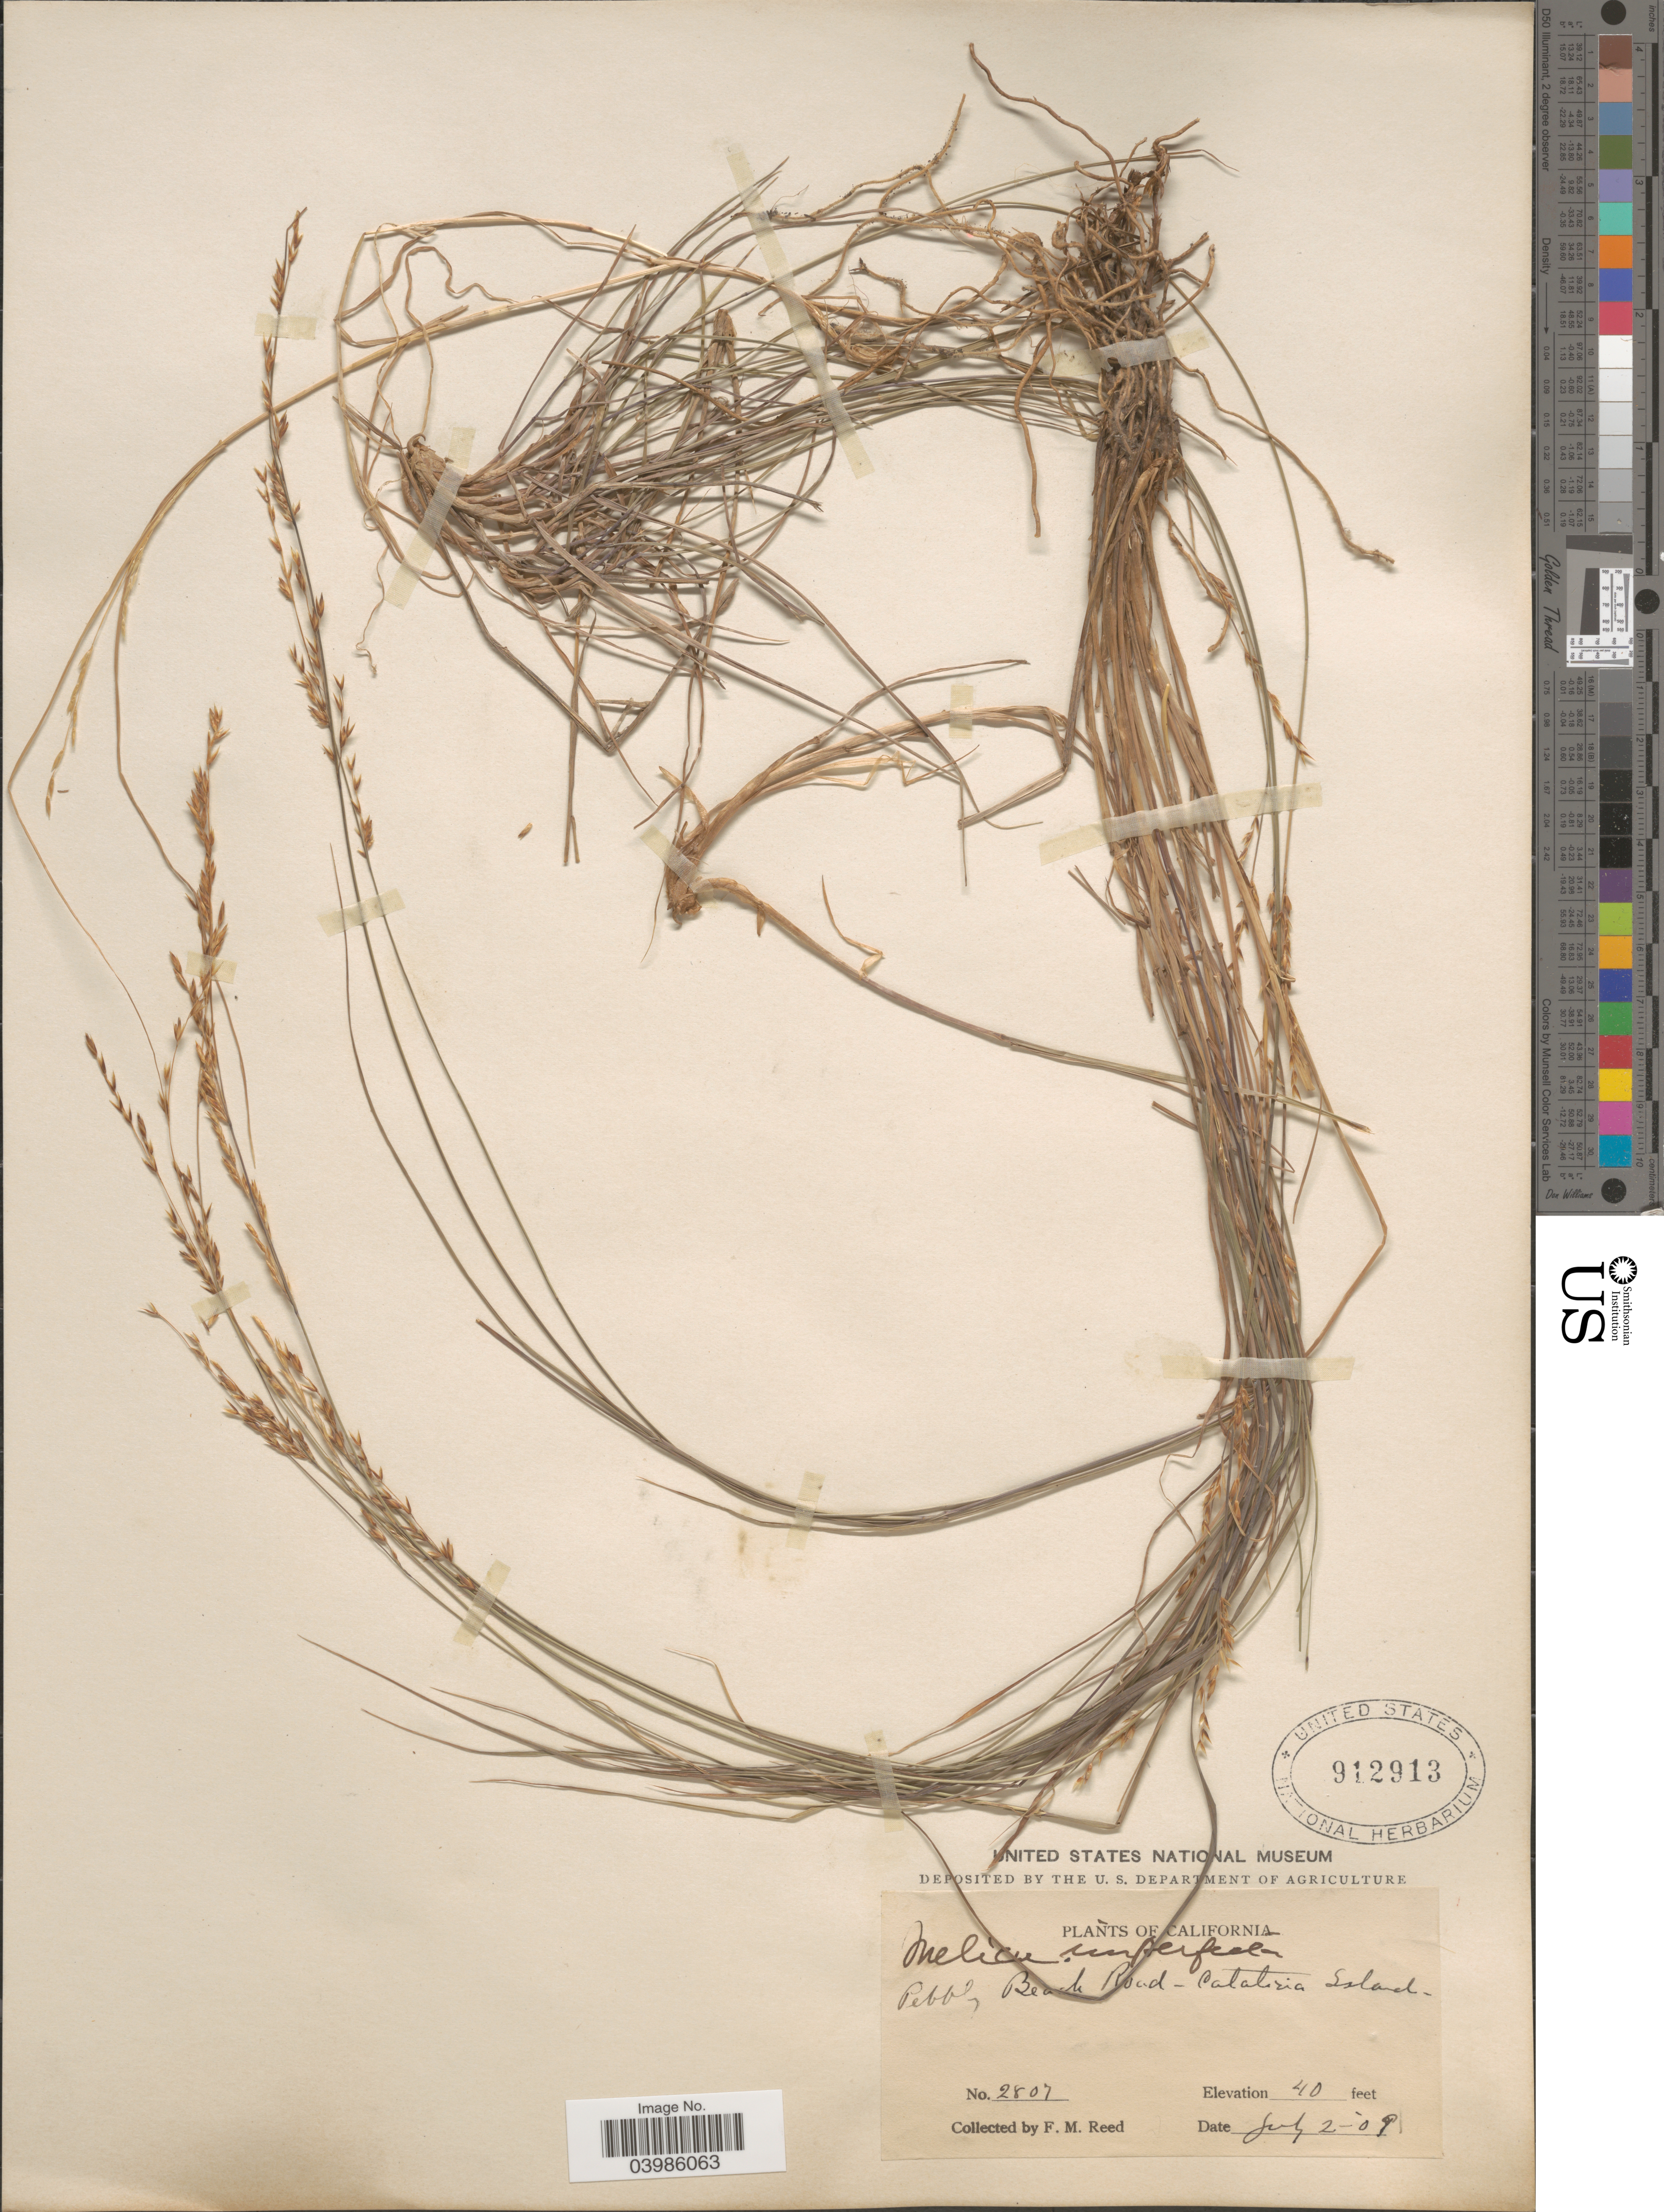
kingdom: Plantae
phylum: Tracheophyta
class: Liliopsida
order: Poales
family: Poaceae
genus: Melica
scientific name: Melica imperfecta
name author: Trin.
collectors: F. Reed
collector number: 2807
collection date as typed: Transcribed d/m/y: 2/7/9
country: United States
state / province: California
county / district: Los Angeles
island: Santa Catalina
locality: Pebbly Beach Road - Catalina Island.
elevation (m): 12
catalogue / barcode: US 912913